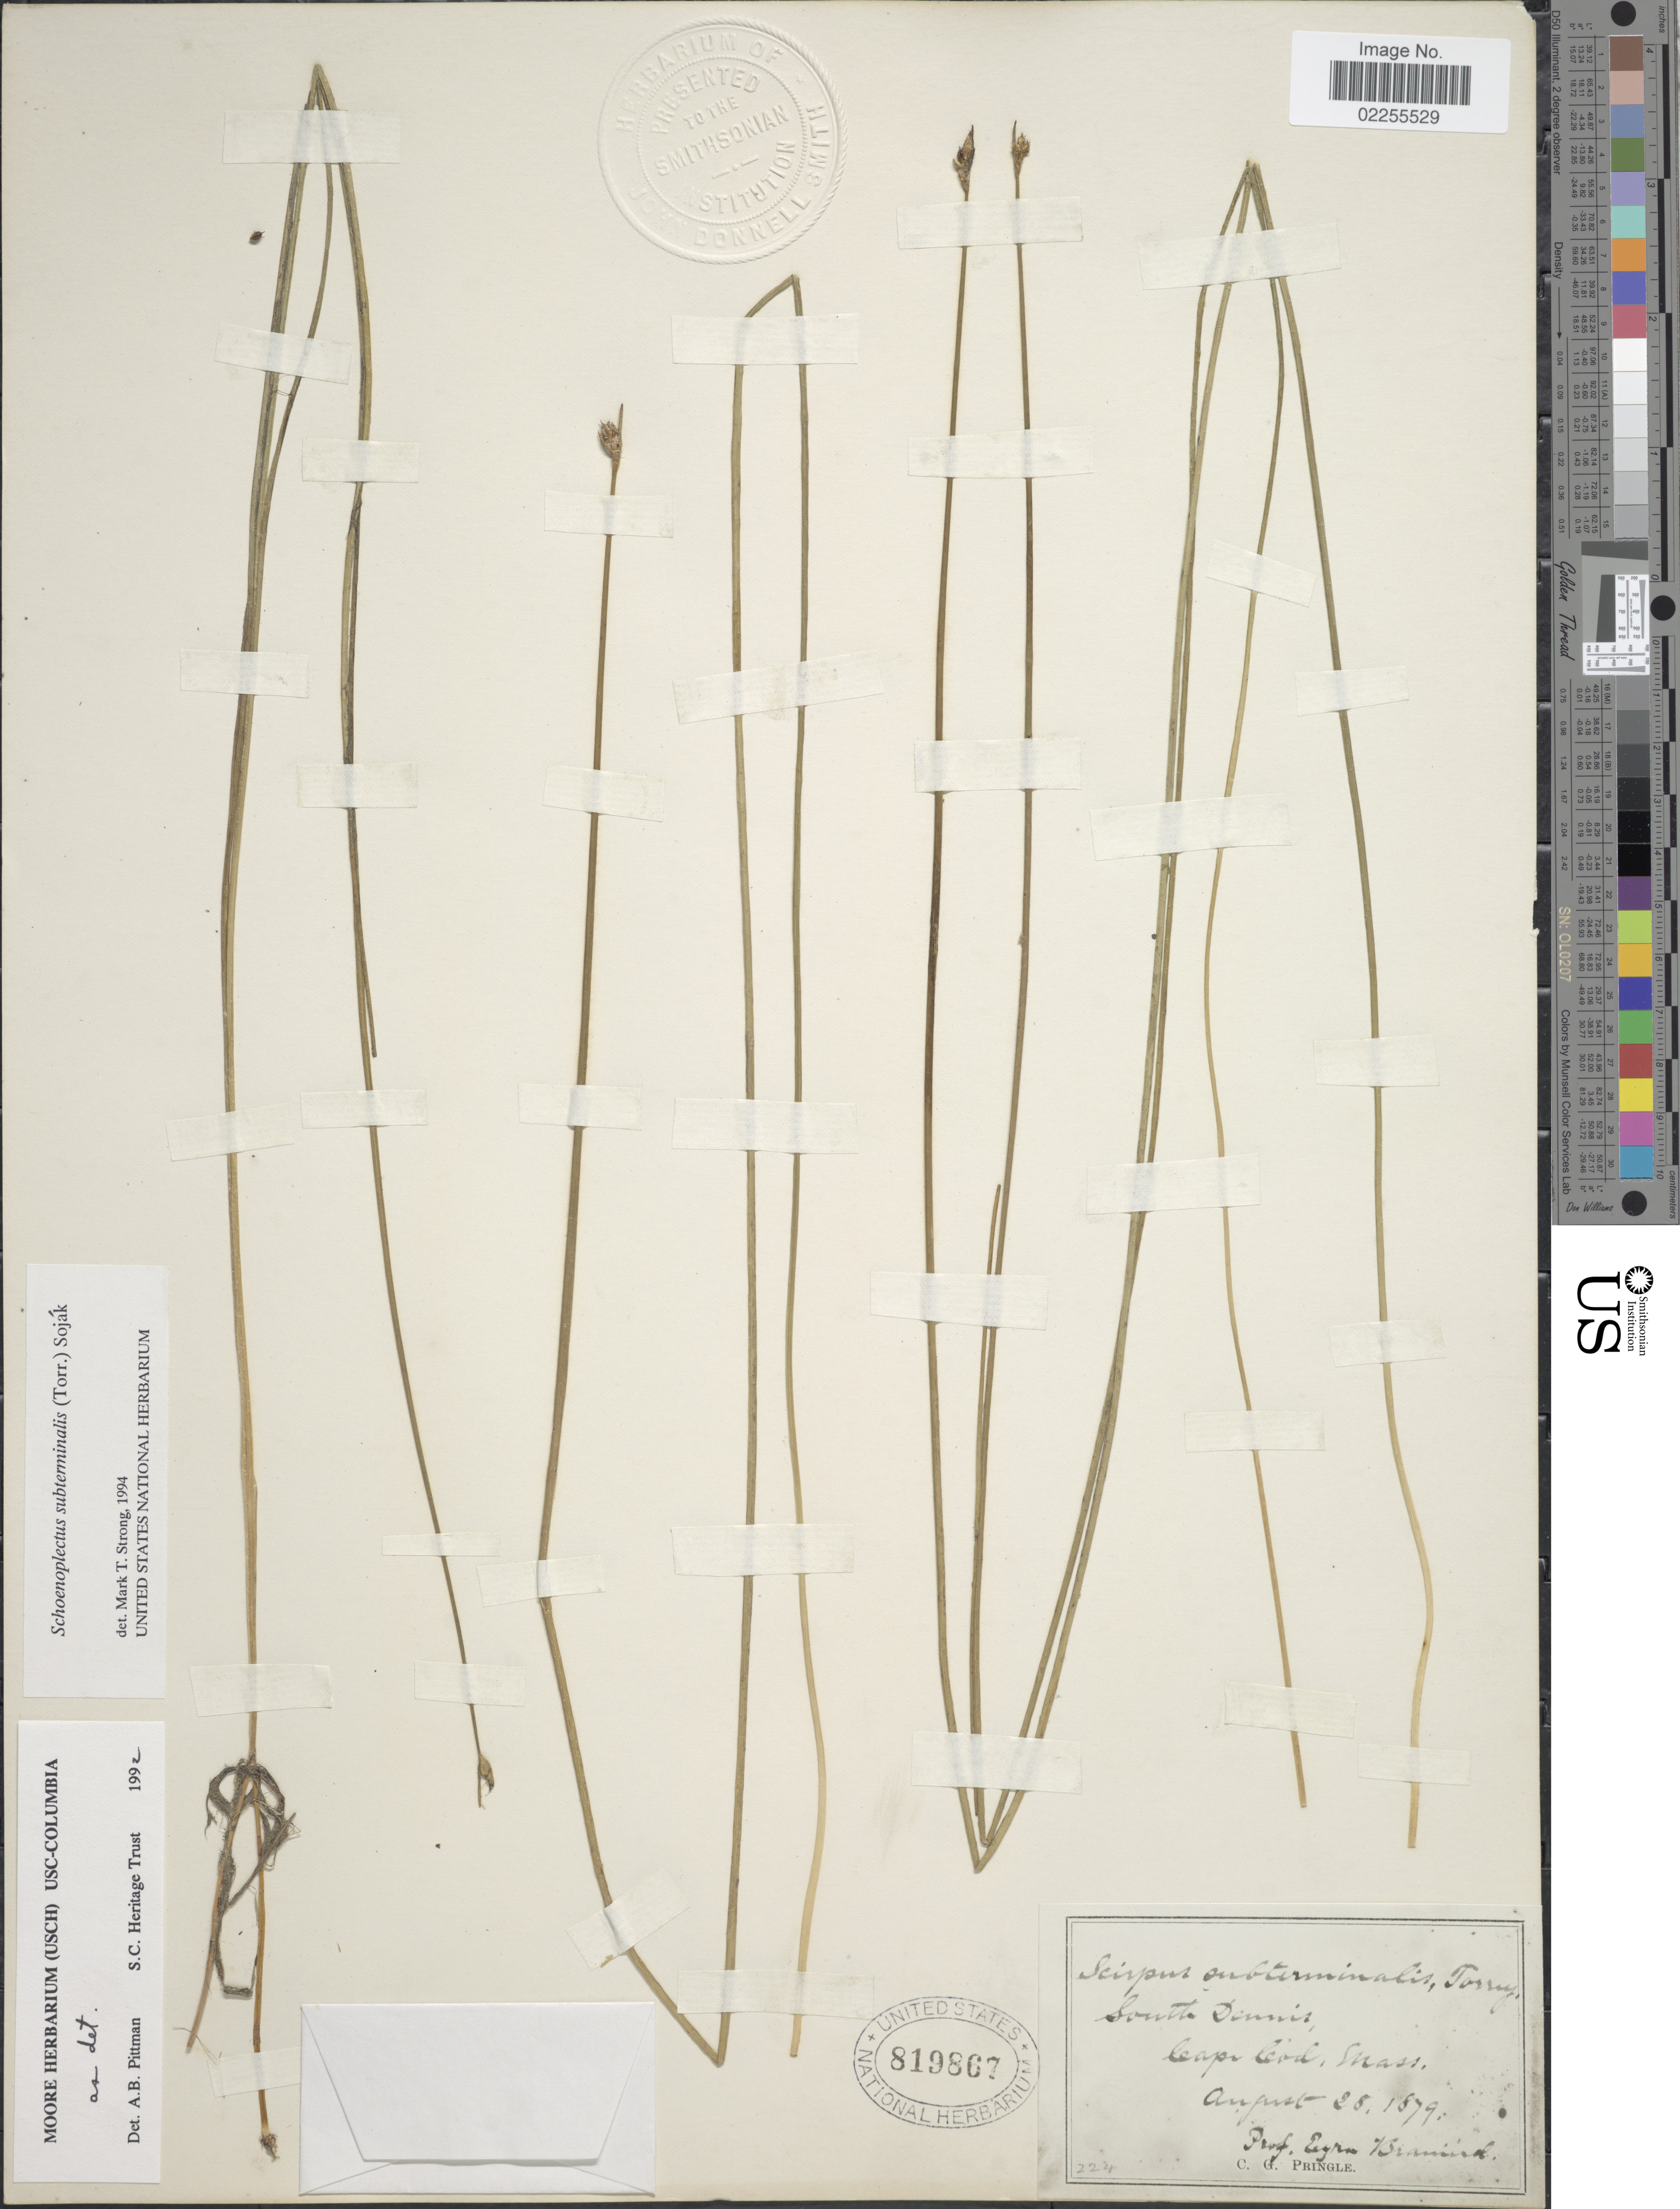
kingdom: Plantae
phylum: Tracheophyta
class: Liliopsida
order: Poales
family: Cyperaceae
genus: Schoenoplectus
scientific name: Schoenoplectus subterminalis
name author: (Torr.) Soják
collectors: E. Brainerd & C. G. Pringle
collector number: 224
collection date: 1879-08-28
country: United States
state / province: Massachusetts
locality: South Dennis, Cape Cod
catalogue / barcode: US 819867